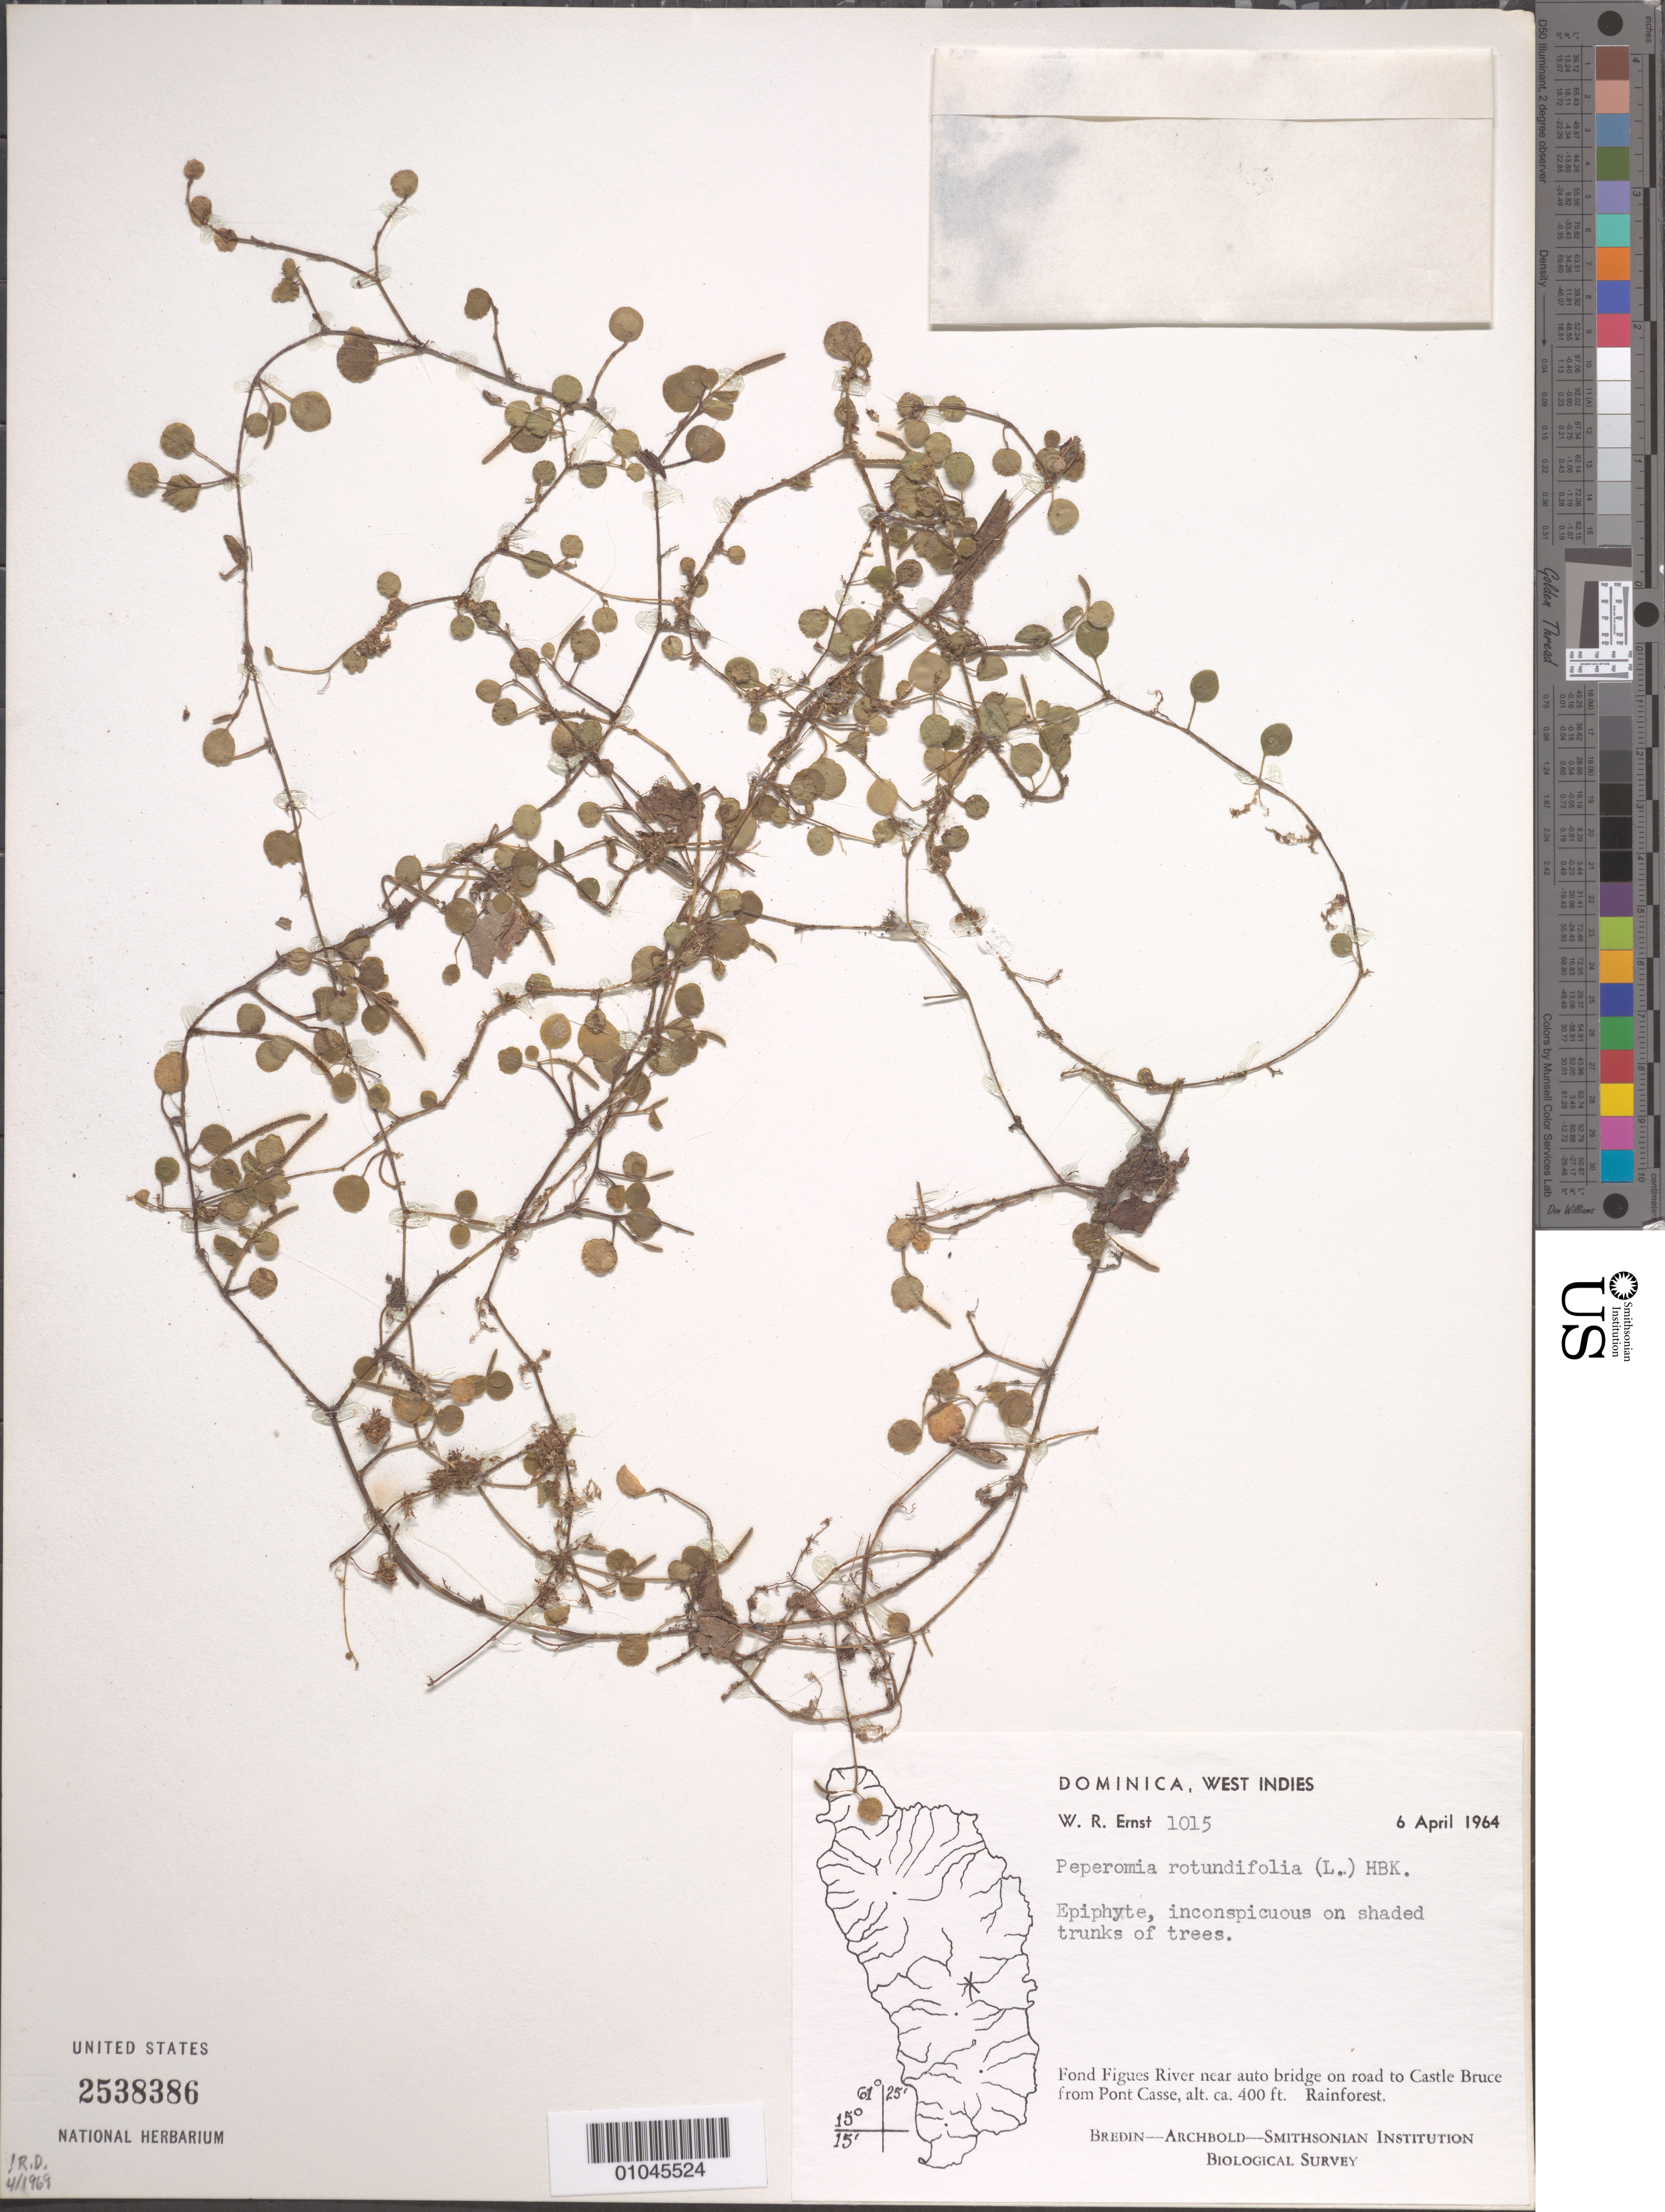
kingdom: Plantae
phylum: Tracheophyta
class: Magnoliopsida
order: Piperales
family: Piperaceae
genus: Peperomia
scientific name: Peperomia rotundifolia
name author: (L.) Kunth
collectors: W. R. Ernst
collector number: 1015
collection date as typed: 06 Apr 1964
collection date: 1964-04-06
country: Dominica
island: Dominica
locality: Fond Figues River near auto bridge on road to Castle Bruce from Pont Casse. Rainforest.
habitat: Epiphyte, inconspicuous on shaded tree trunks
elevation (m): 122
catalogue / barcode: US 2538386